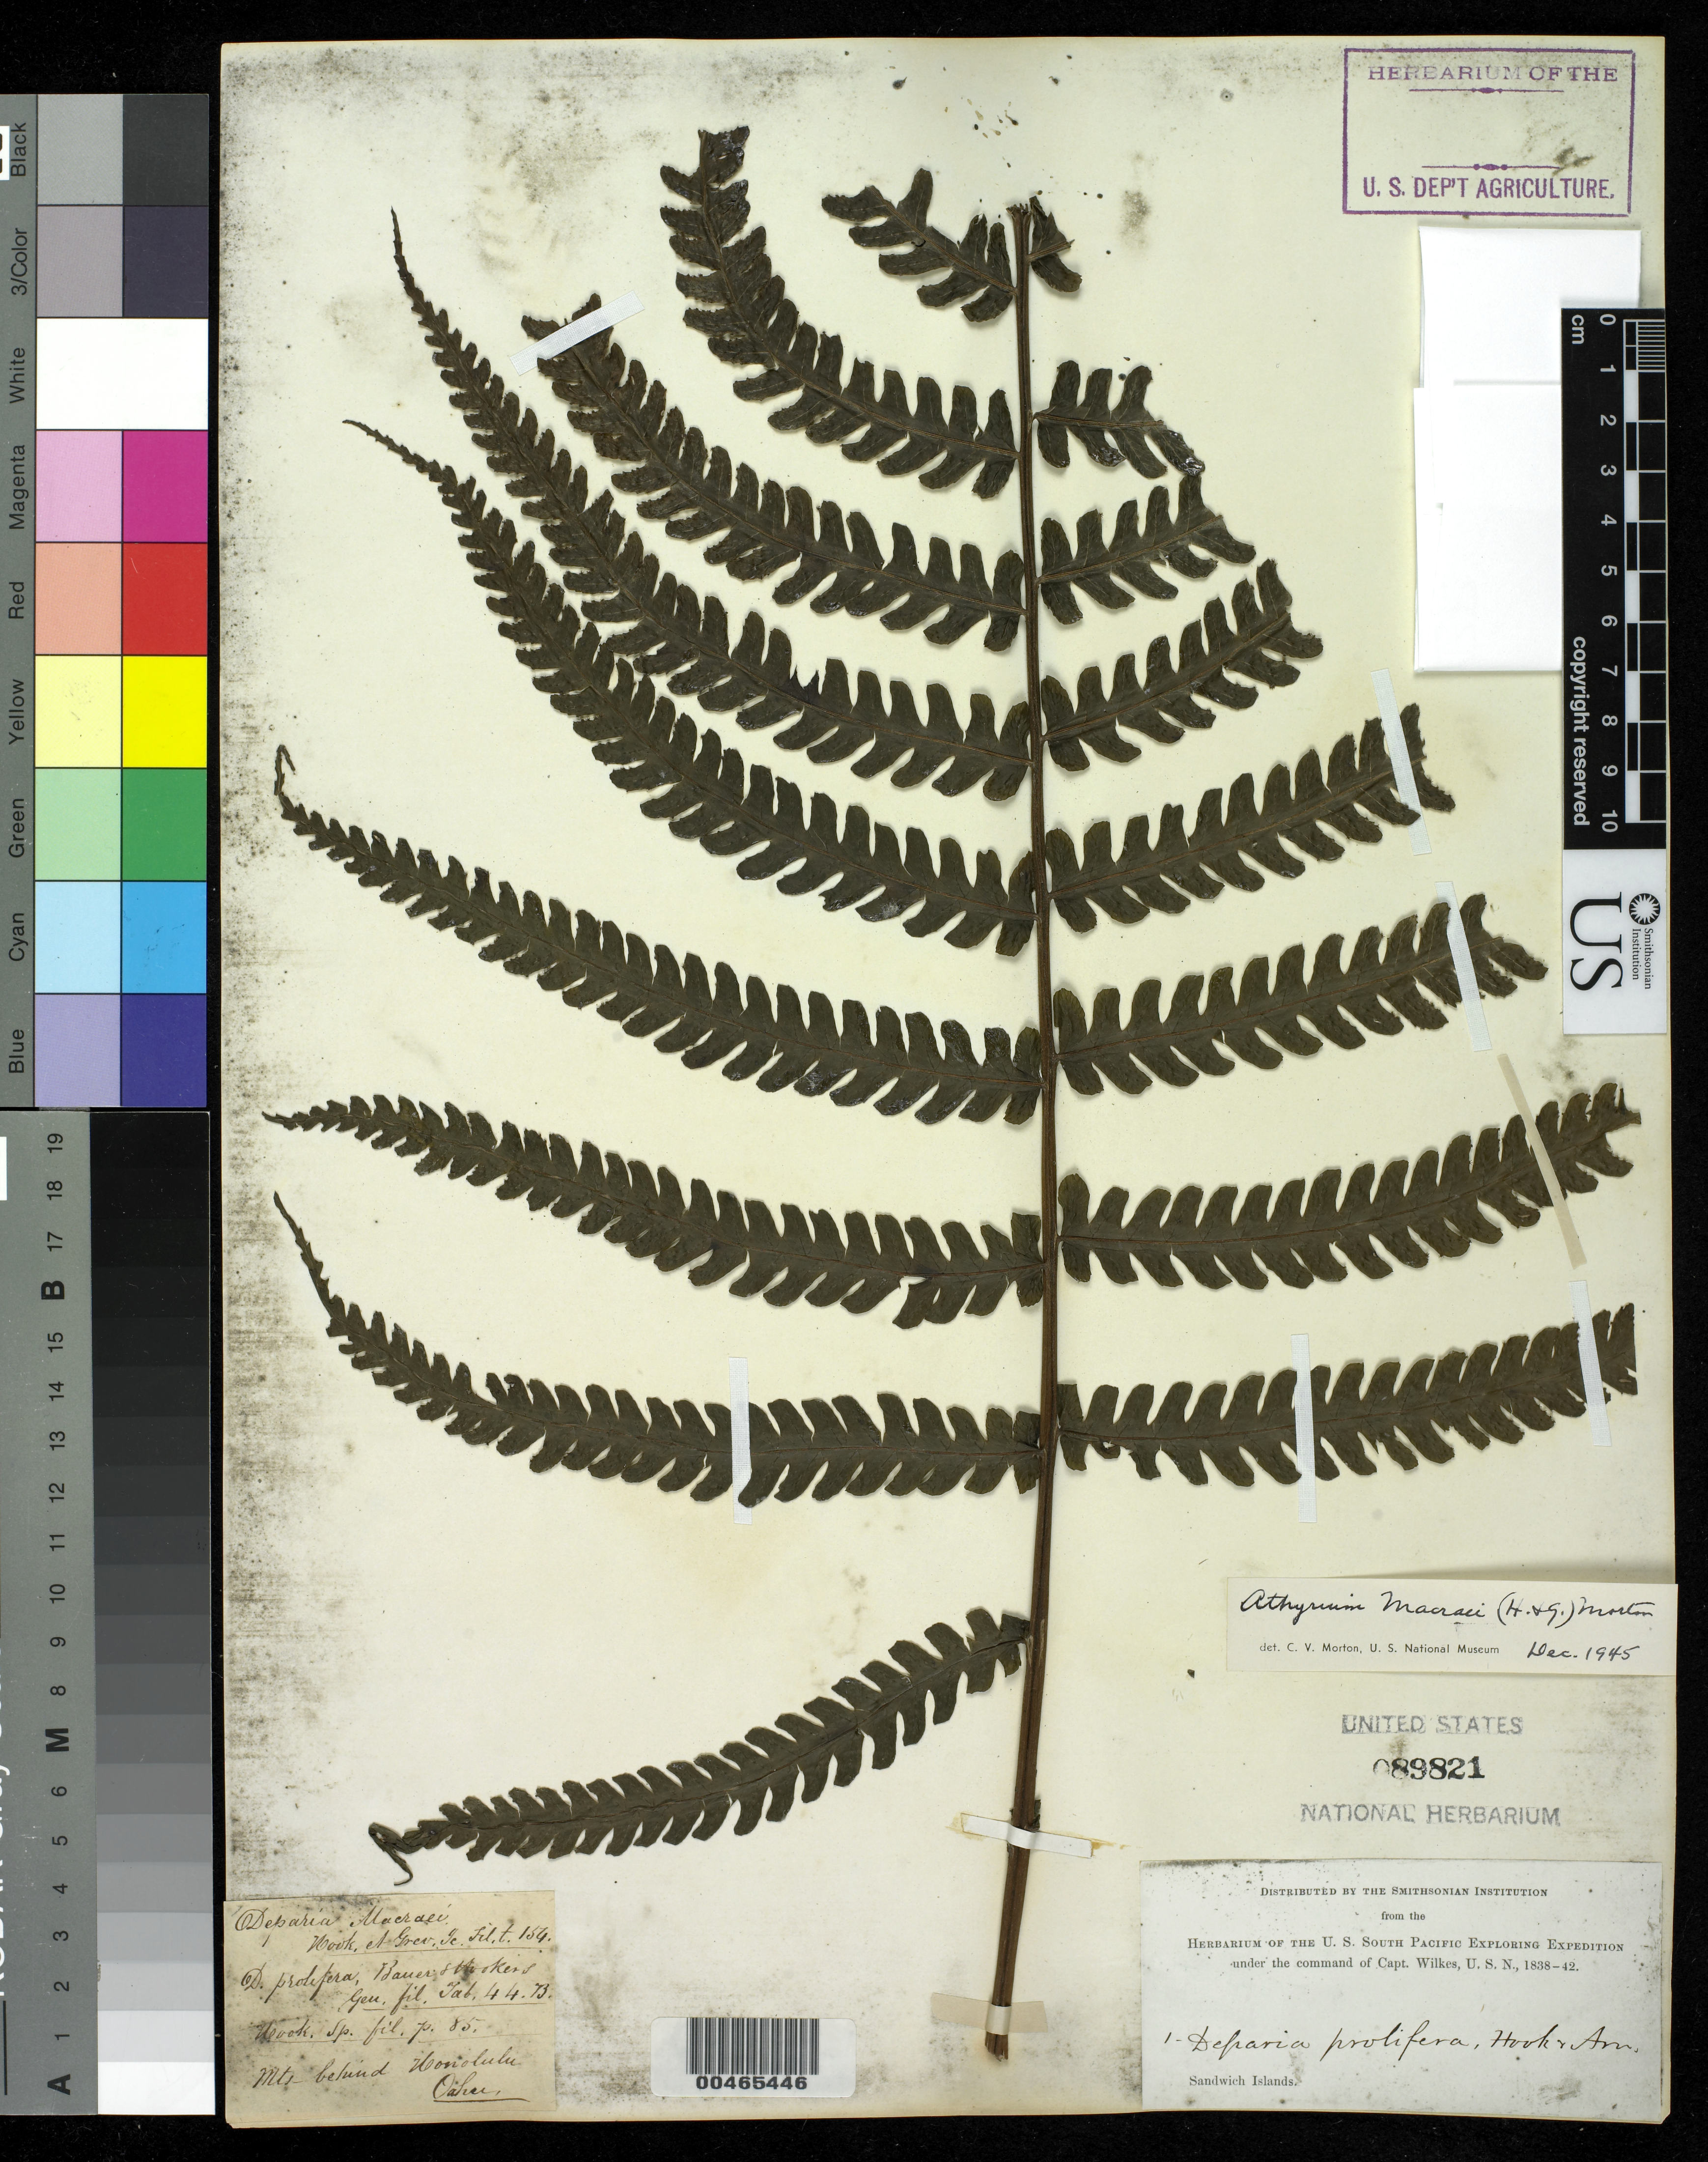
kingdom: Plantae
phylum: Tracheophyta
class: Polypodiopsida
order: Polypodiales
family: Athyriaceae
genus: Deparia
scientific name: Deparia prolifera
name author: (Kaulf.) Hook. & Grev.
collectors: Wilkes Explor. Exped.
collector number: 1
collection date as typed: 1838 to -- --- 1842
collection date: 1838/1842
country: United States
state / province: Hawaii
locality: Sandwich Islands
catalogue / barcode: US 89821